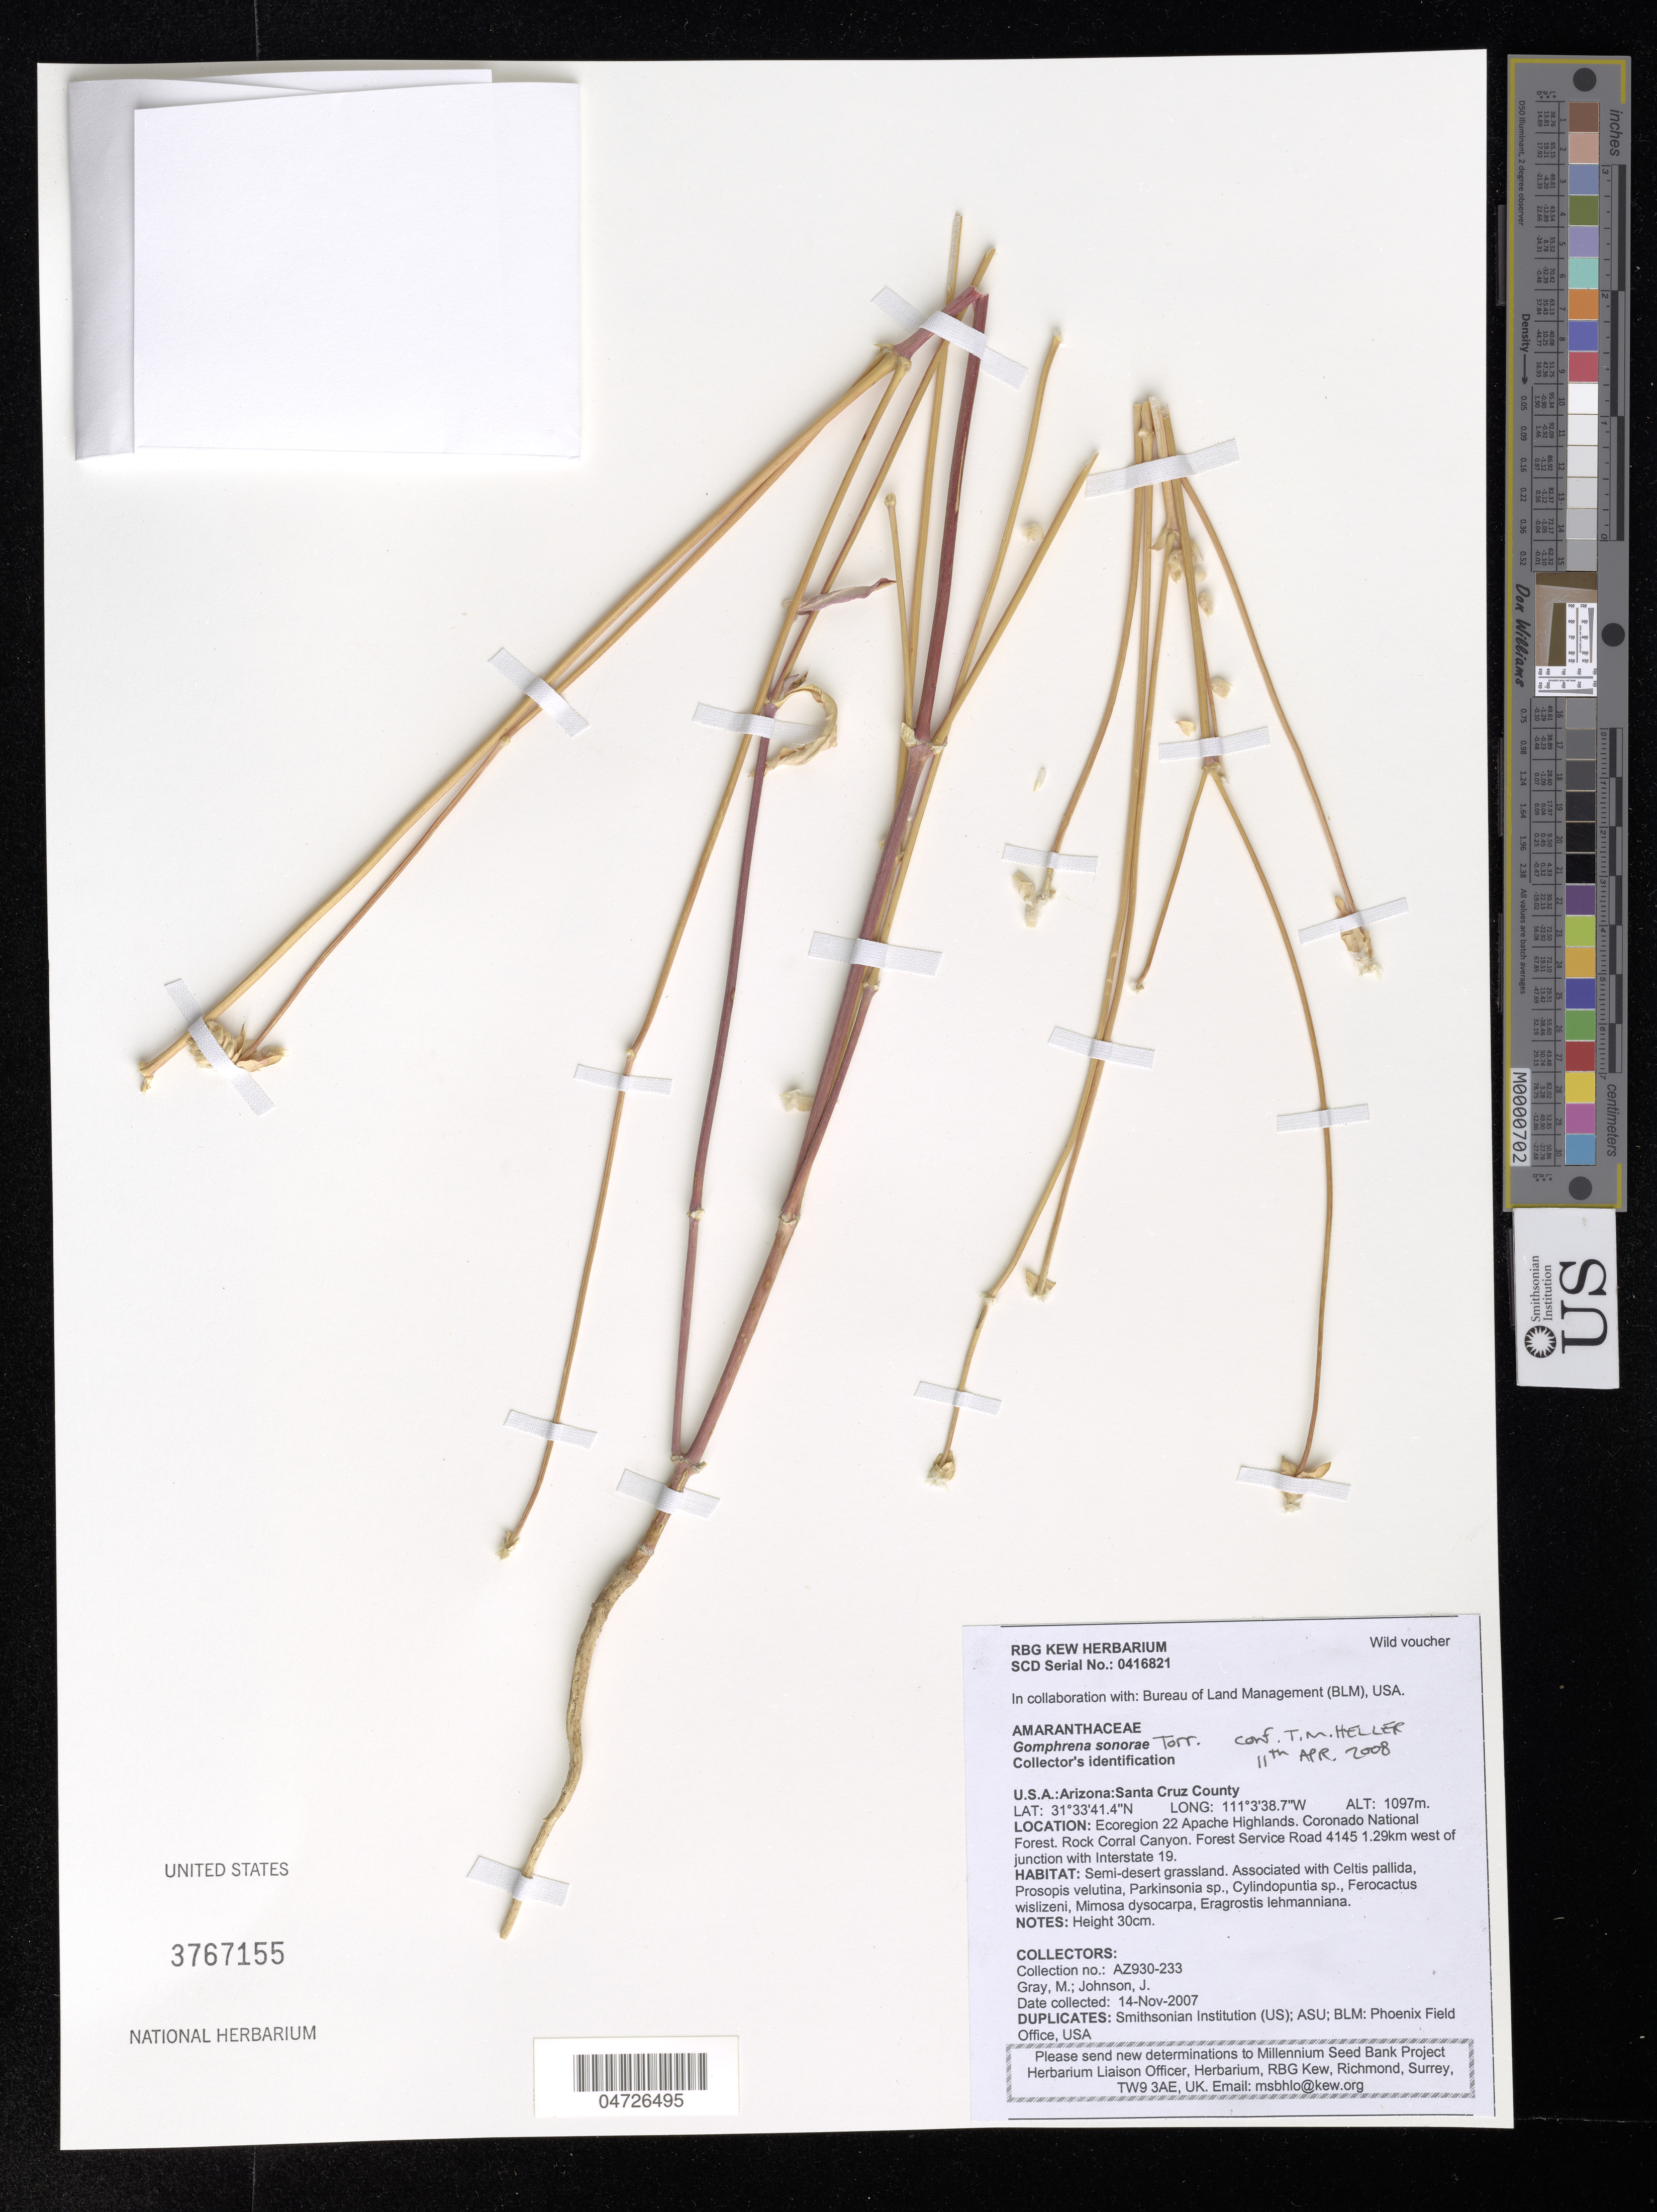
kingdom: Plantae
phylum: Tracheophyta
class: Magnoliopsida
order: Caryophyllales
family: Amaranthaceae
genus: Gomphrena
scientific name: Gomphrena sonorae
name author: Torr. in Emory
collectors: M. Gray & J. Johnson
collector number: AZ930-233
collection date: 2007-11-14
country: United States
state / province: Arizona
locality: Santa Cruz County. Ecoregion 22 Apache Highlands. Coronado National Forest. Rock Corral Canyon. Forest Service Road 4145 1.29km west of junction with Interstate 19.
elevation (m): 1097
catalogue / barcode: US 3767155